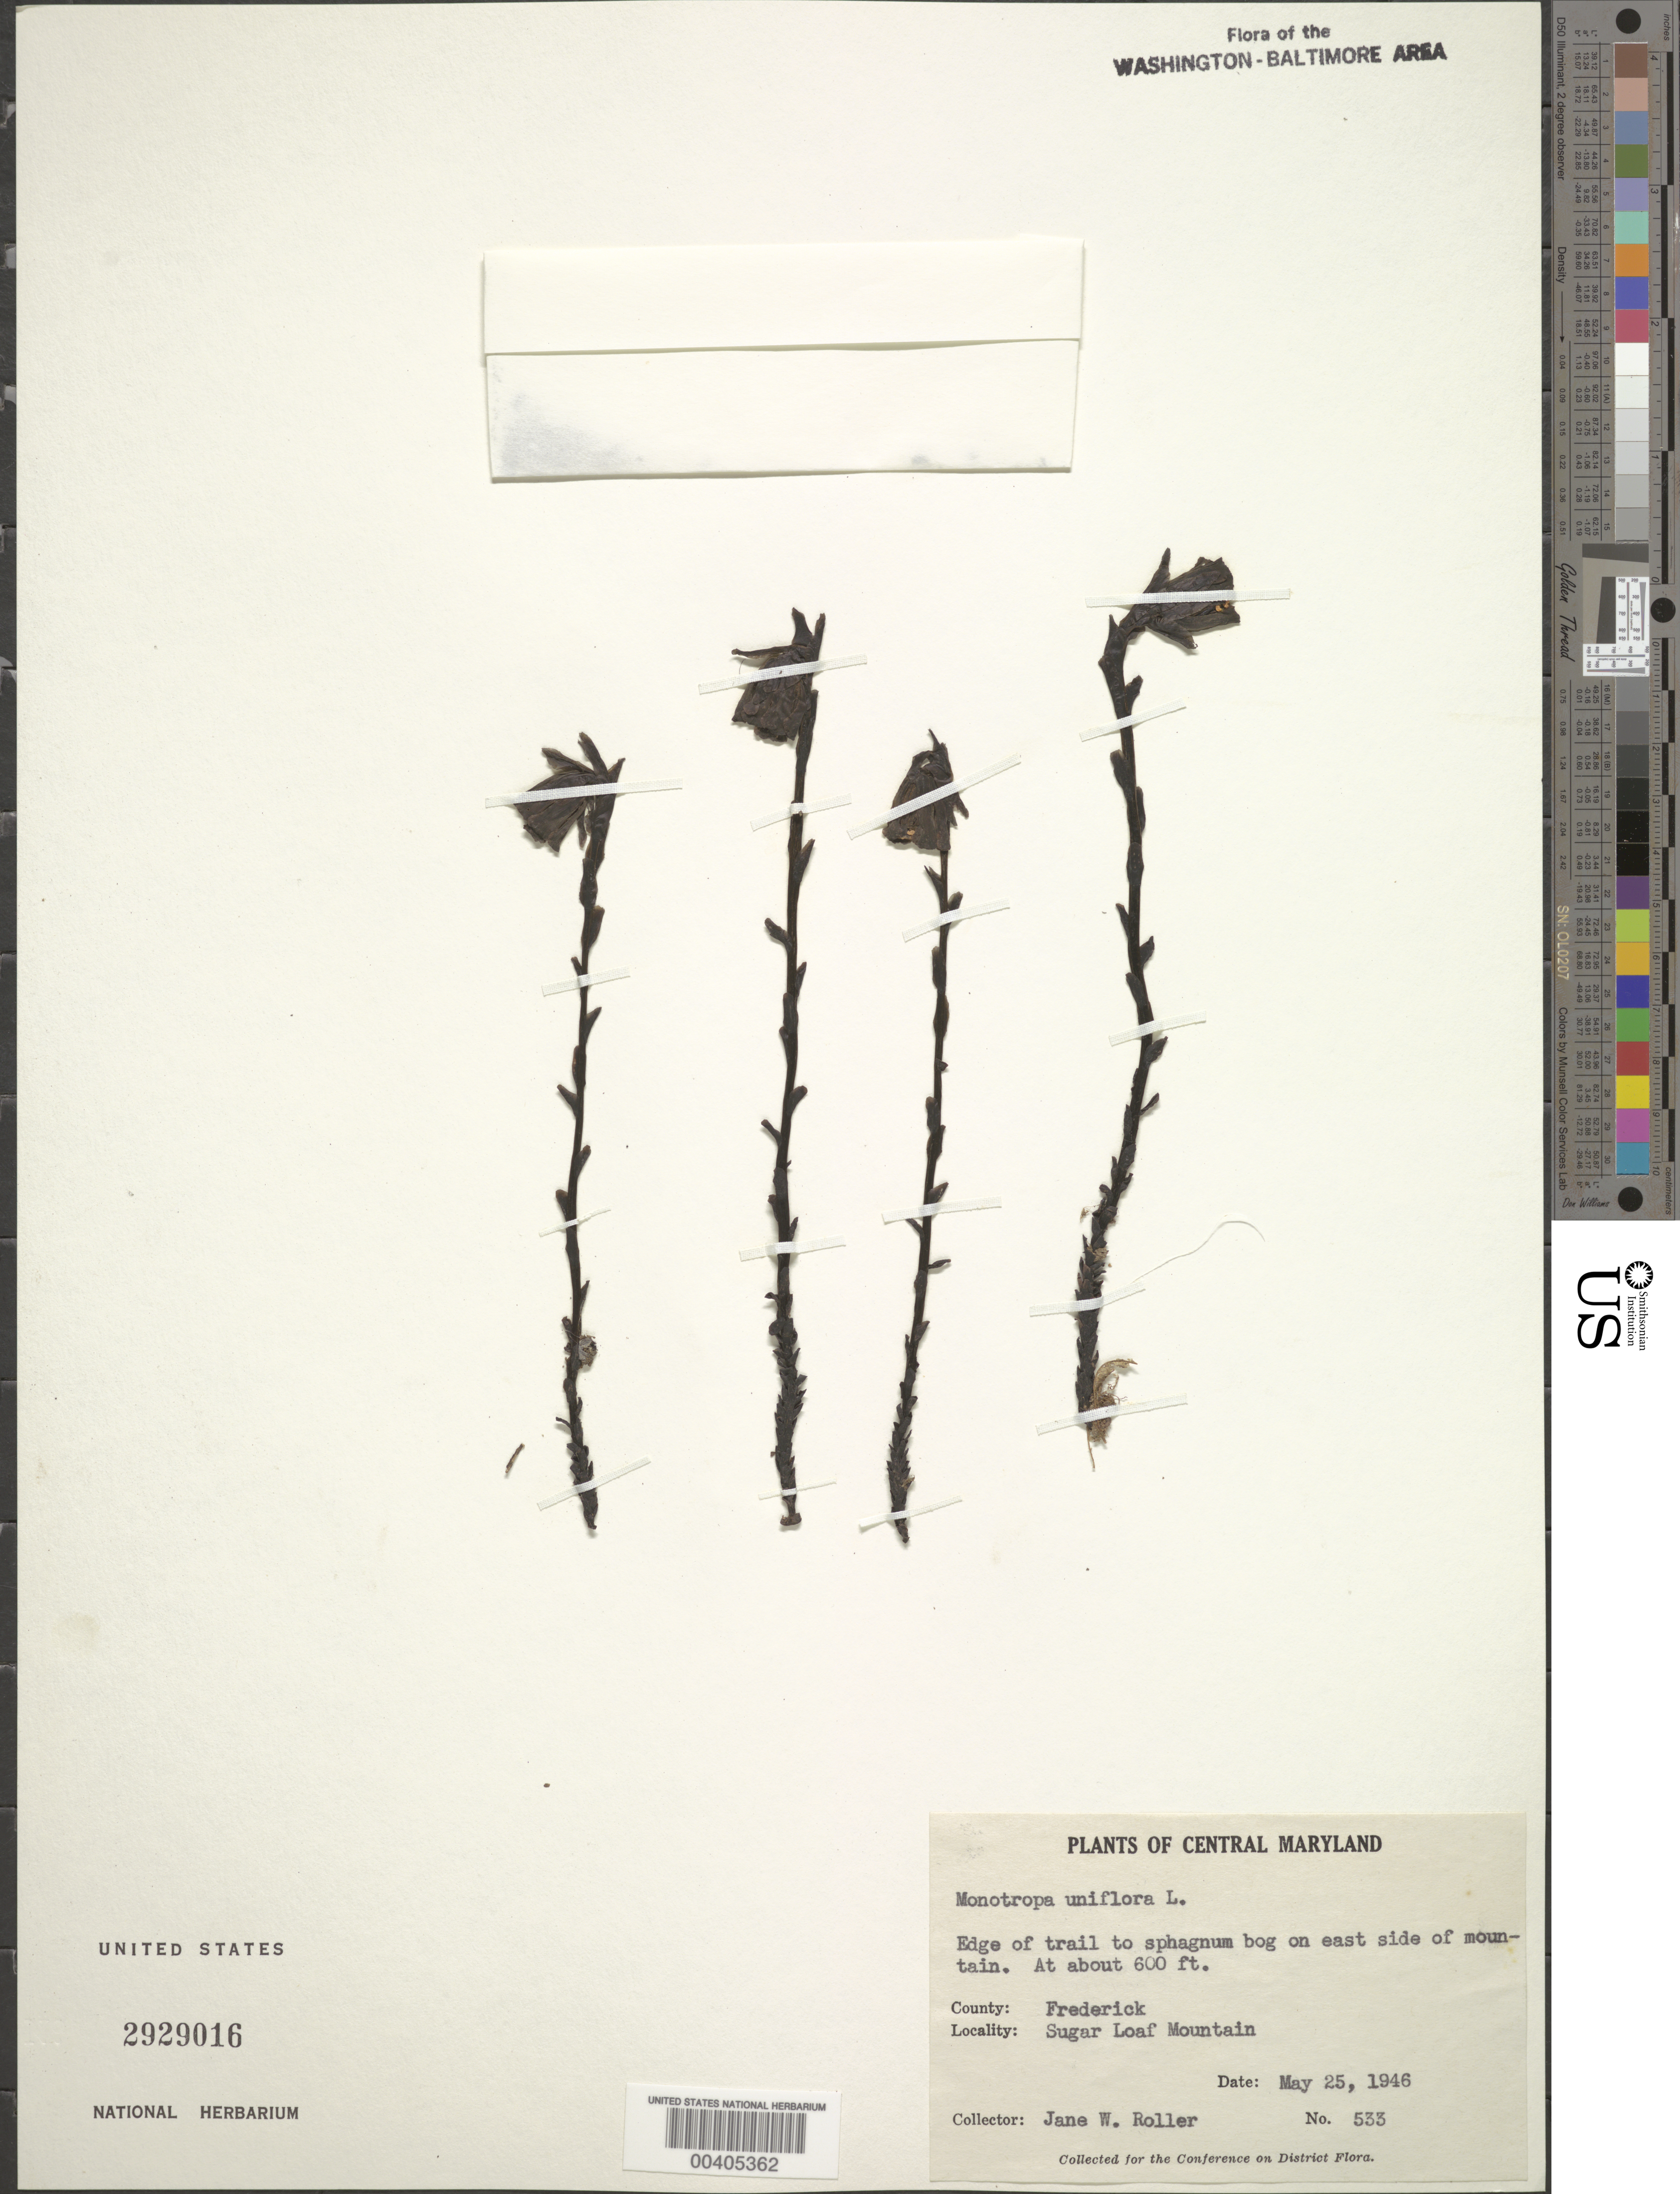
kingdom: Plantae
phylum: Tracheophyta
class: Magnoliopsida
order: Ericales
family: Ericaceae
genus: Monotropa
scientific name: Monotropa uniflora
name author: L.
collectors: J. W. Roller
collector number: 533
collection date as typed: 25 May 1946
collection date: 1946-05-25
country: United States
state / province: Maryland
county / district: Frederick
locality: Sugar Loaf Mountain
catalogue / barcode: US 2929016